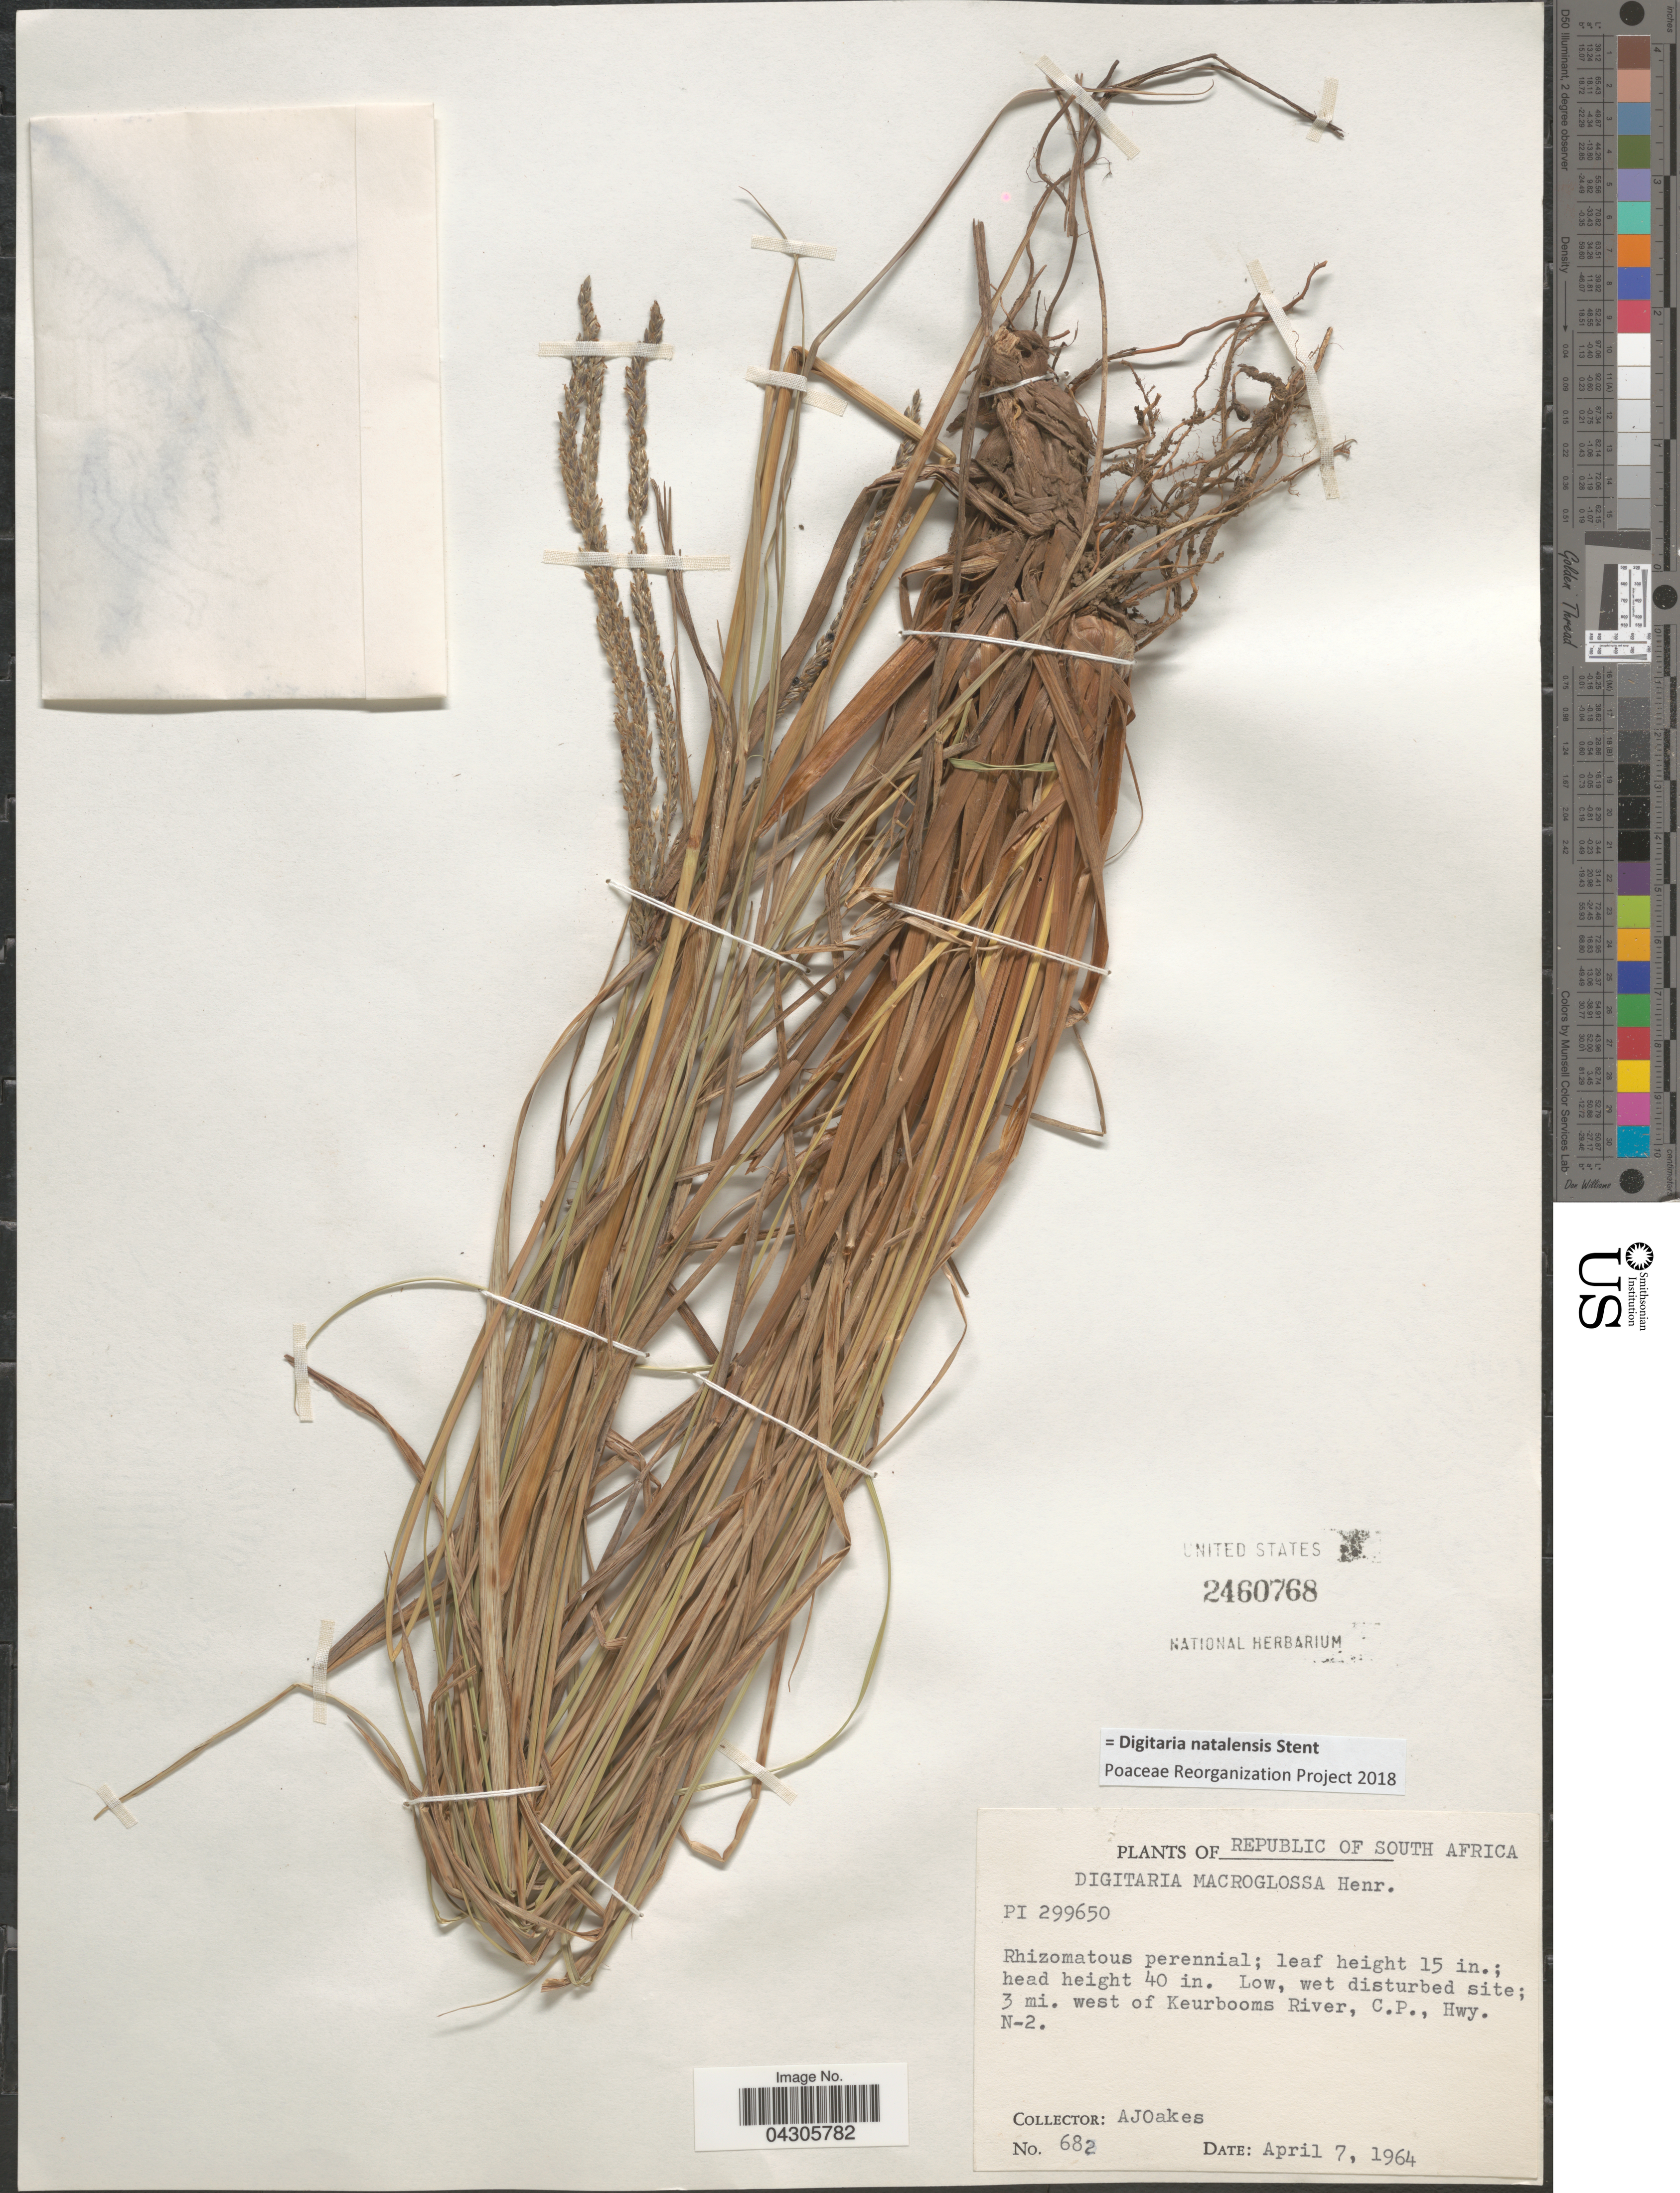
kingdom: Plantae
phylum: Tracheophyta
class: Liliopsida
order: Poales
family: Poaceae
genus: Digitaria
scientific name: Digitaria natalensis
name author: Stent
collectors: A. Oakes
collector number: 682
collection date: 1964-04-07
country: South Africa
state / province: Western Cape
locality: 3 mi. west of Keurbooms River, Hwy. N-2.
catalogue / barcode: US 2460768